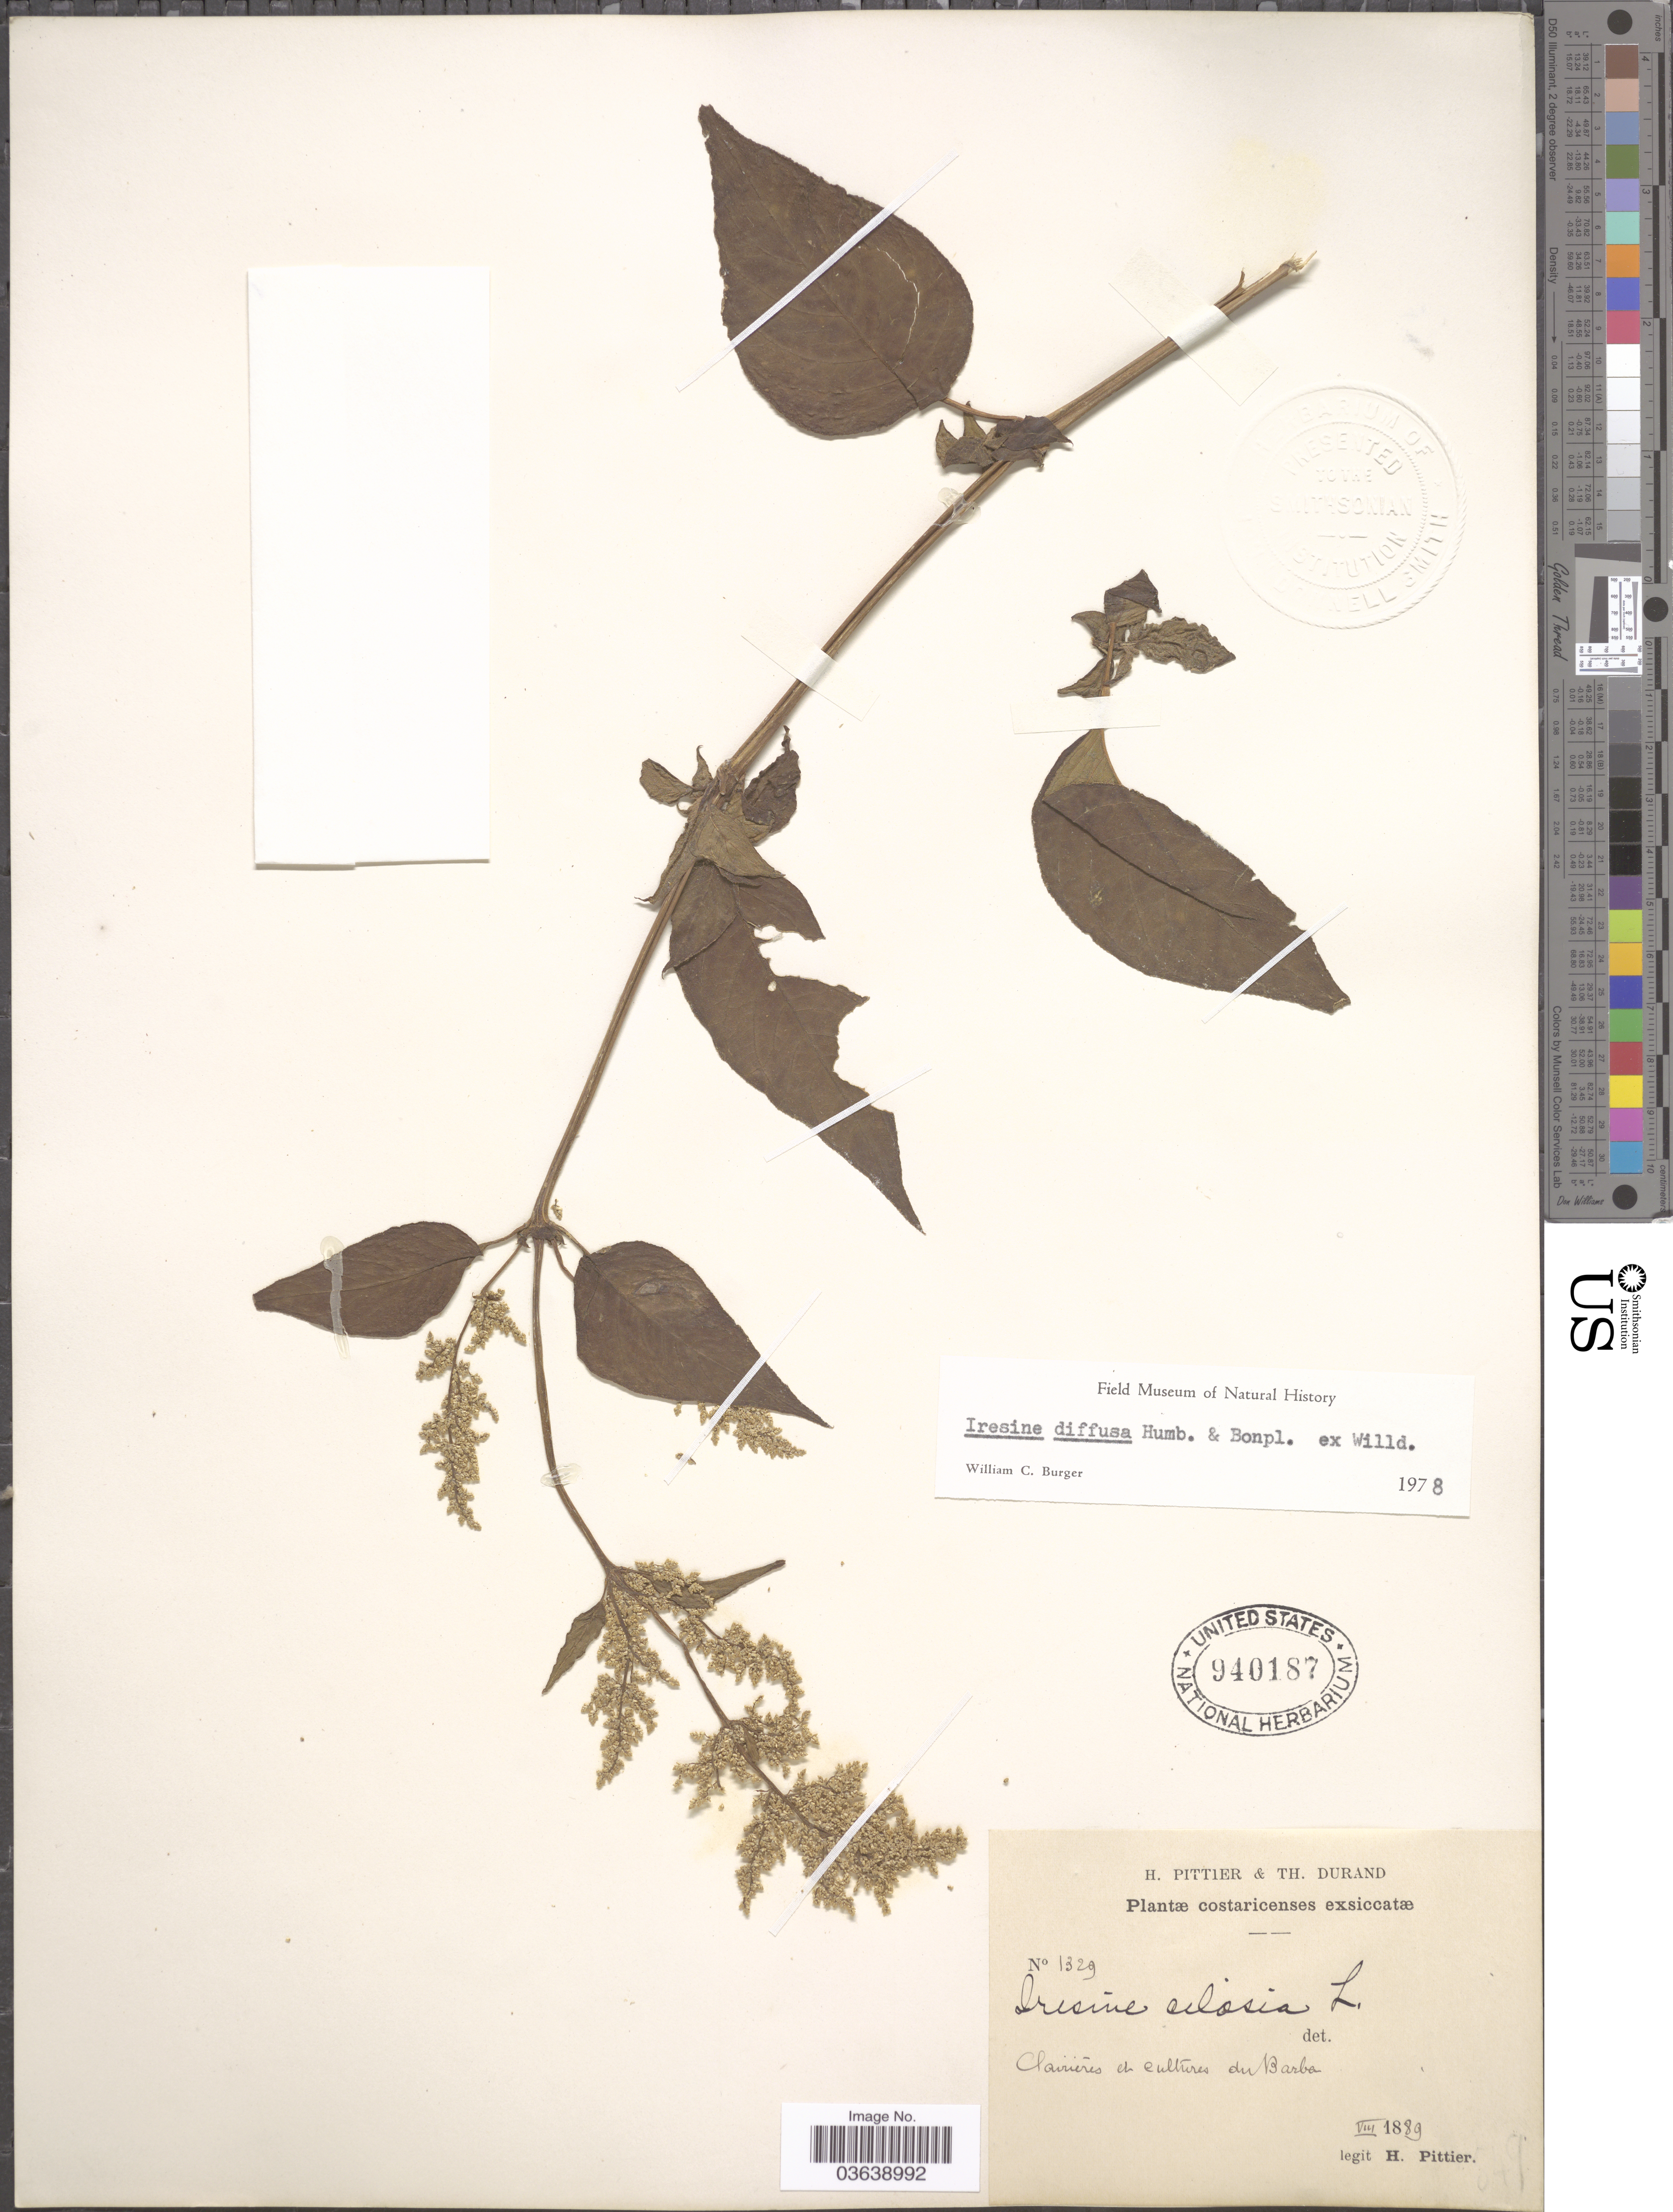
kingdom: Plantae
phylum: Tracheophyta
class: Magnoliopsida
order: Caryophyllales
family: Amaranthaceae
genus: Iresine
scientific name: Iresine celosia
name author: L.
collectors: H. F. Pittier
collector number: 1329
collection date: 1889-08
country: Costa Rica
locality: Clairieres de cultures du Barba.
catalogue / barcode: US 940187